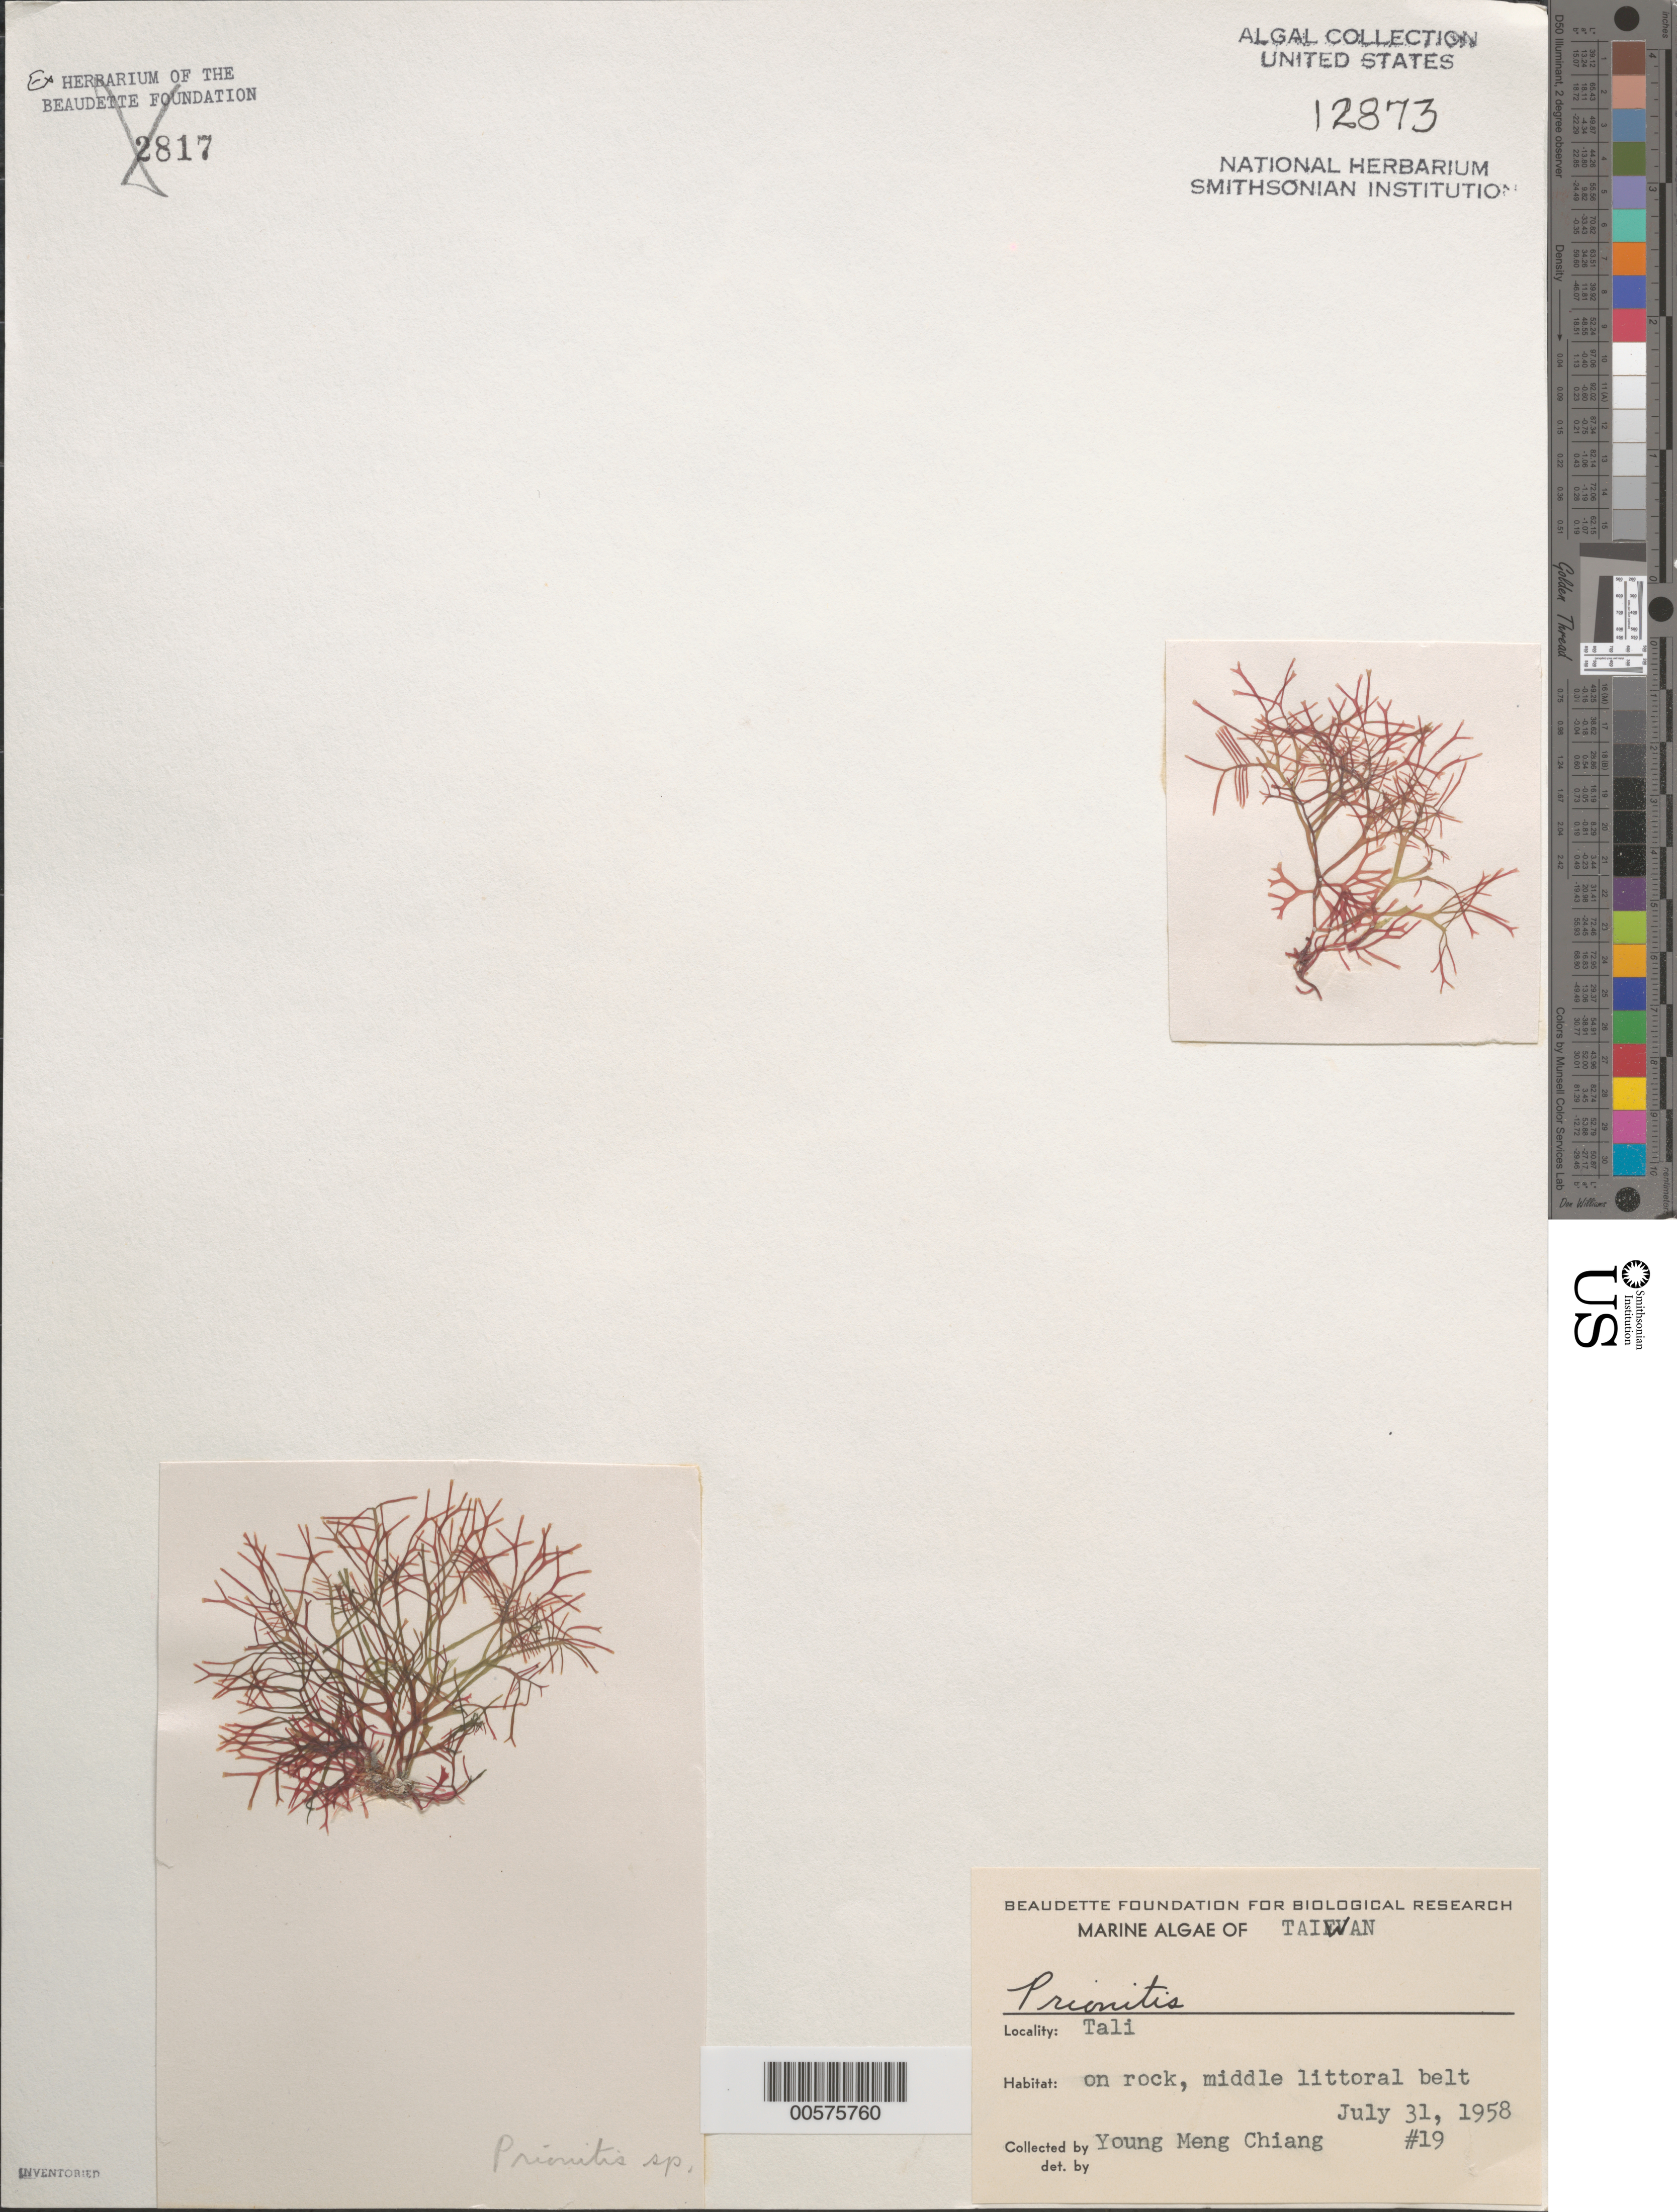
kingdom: Plantae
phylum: Rhodophyta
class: Florideophyceae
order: Cryptonemiales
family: Cryptonemiaceae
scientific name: Prionitis sp.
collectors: Y. Chiang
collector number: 19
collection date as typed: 31 Jul 1958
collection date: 1958-07-31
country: Taiwan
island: Taiwan [Formosa]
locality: Tali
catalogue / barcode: US 12873